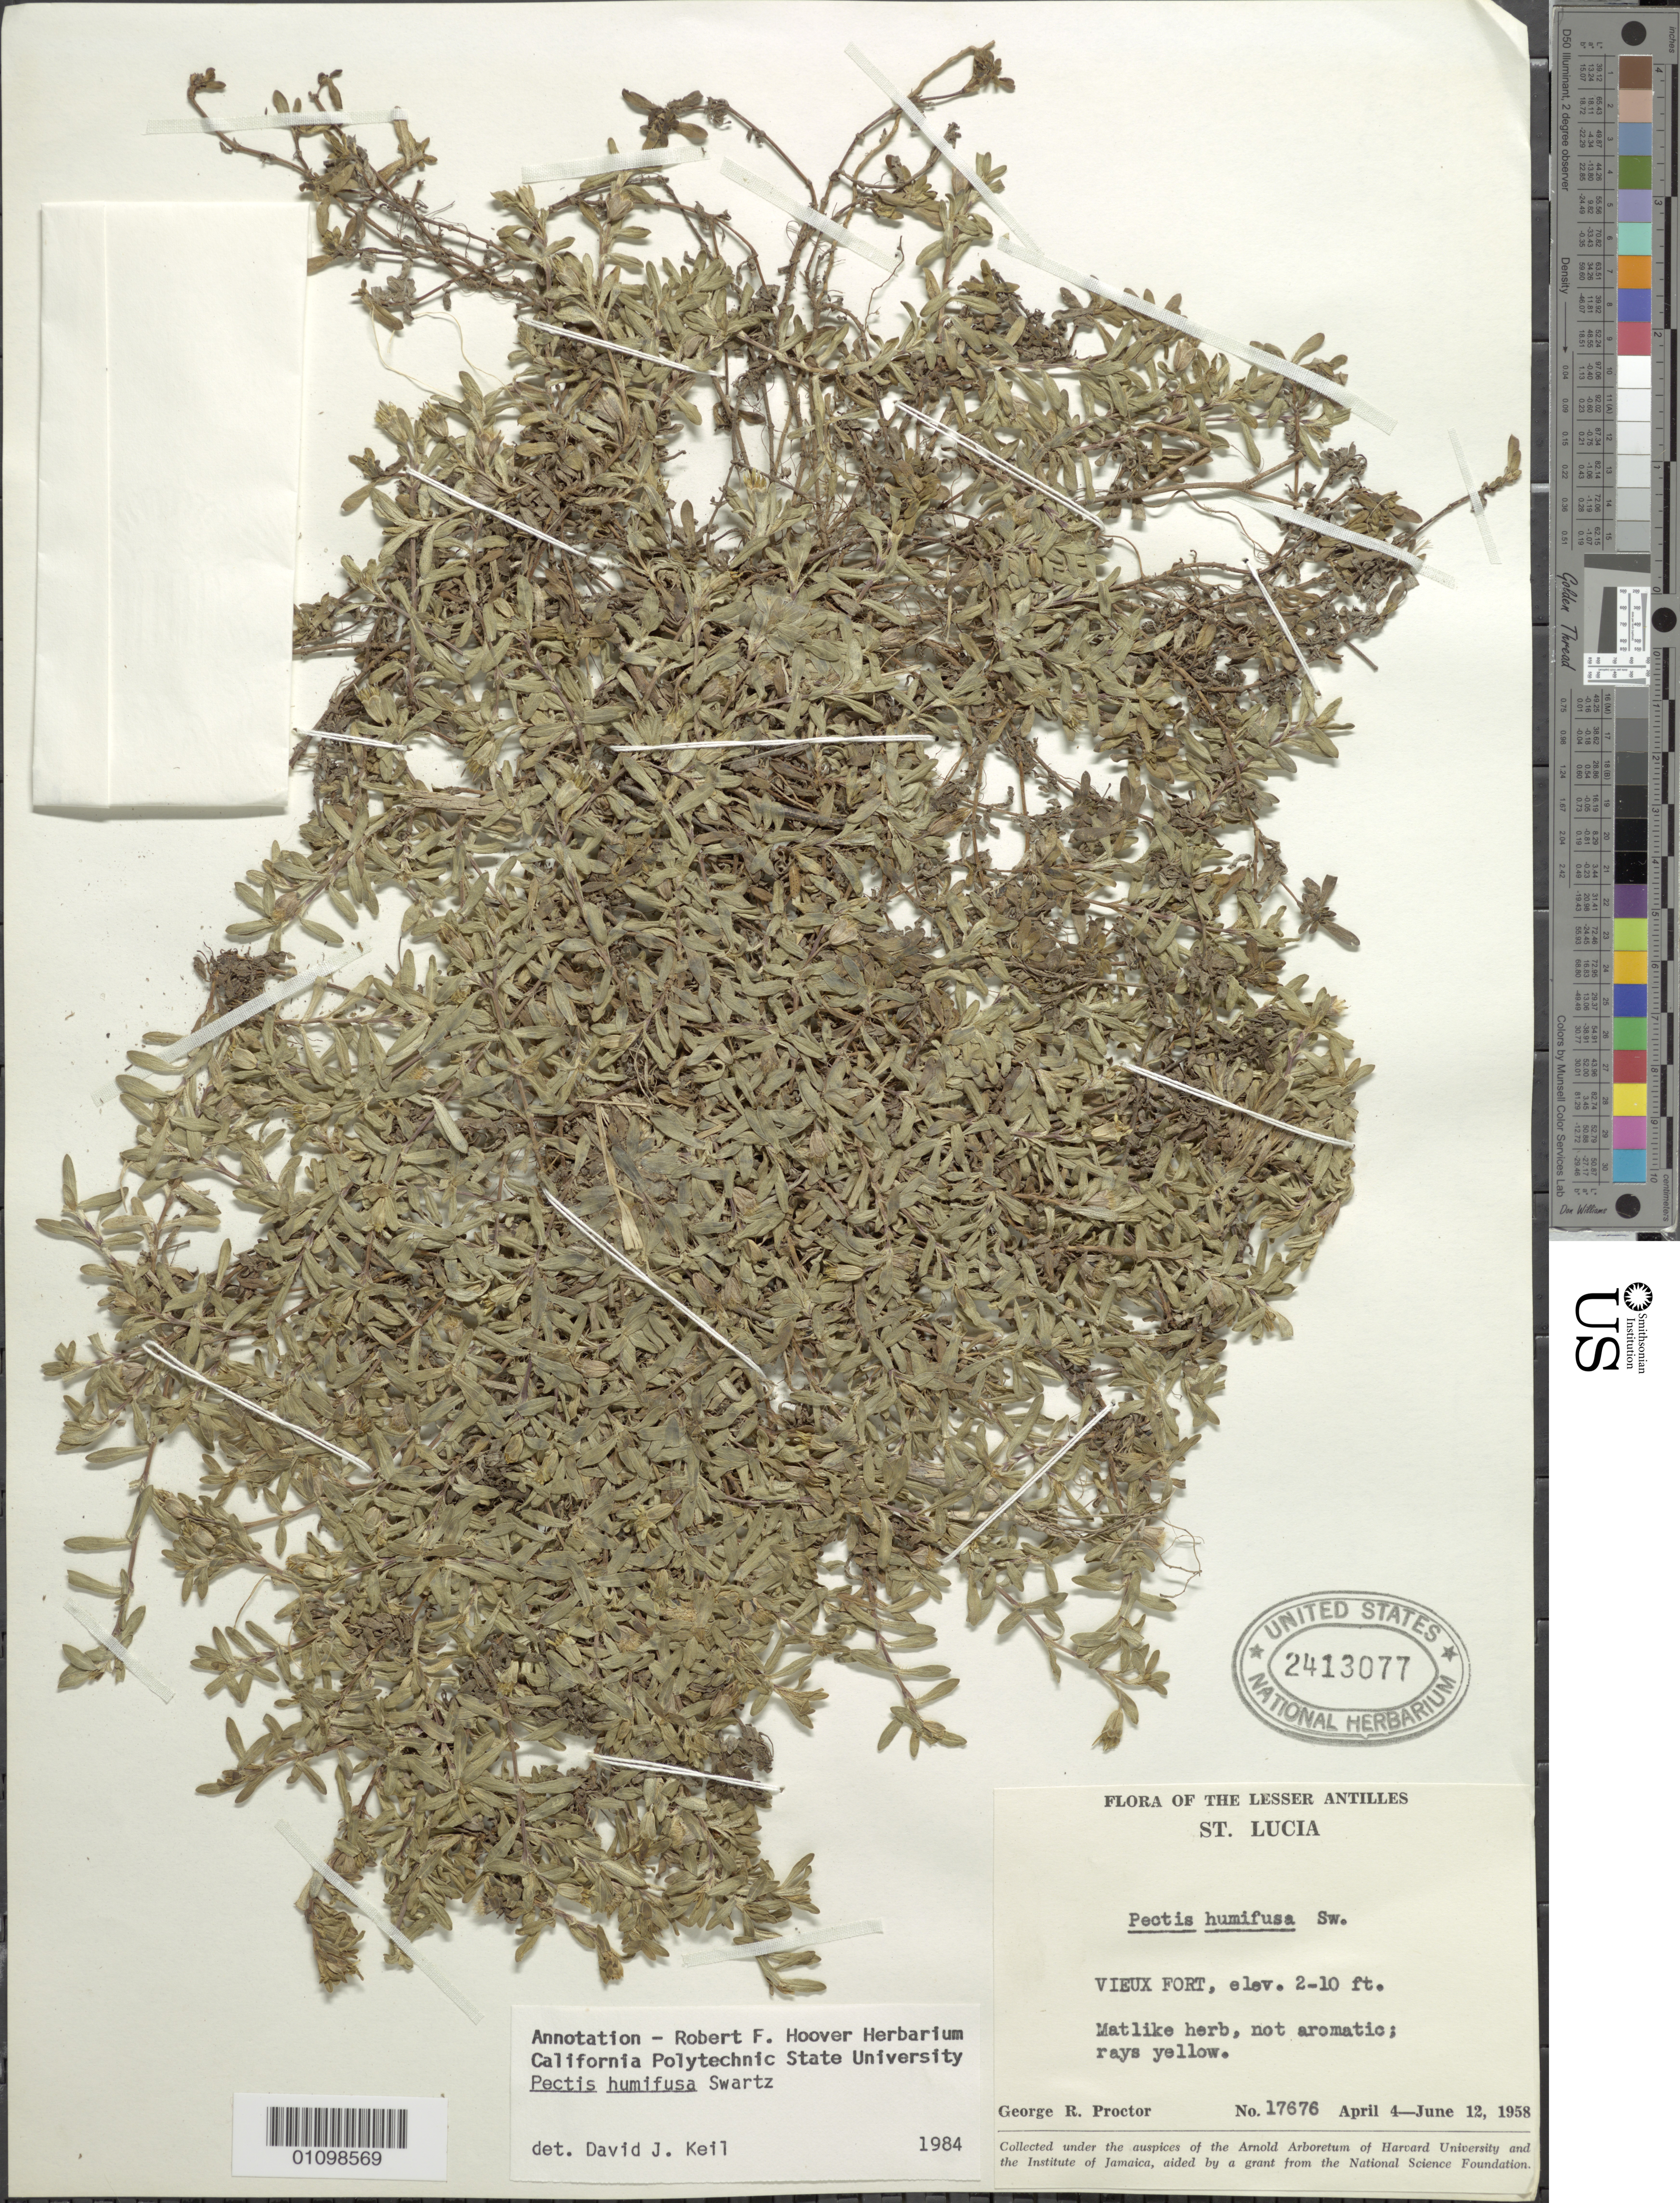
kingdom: Plantae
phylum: Tracheophyta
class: Magnoliopsida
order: Asterales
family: Asteraceae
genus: Pectis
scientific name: Pectis humifusa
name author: Sw.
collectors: G. R. Proctor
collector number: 17676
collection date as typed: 04 Apr 1958 to 12 Jun 1958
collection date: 1958-04-04/1958-06-12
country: St. Lucia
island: St. Lucia I.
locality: Vieux Fort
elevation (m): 1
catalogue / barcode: US 2413077